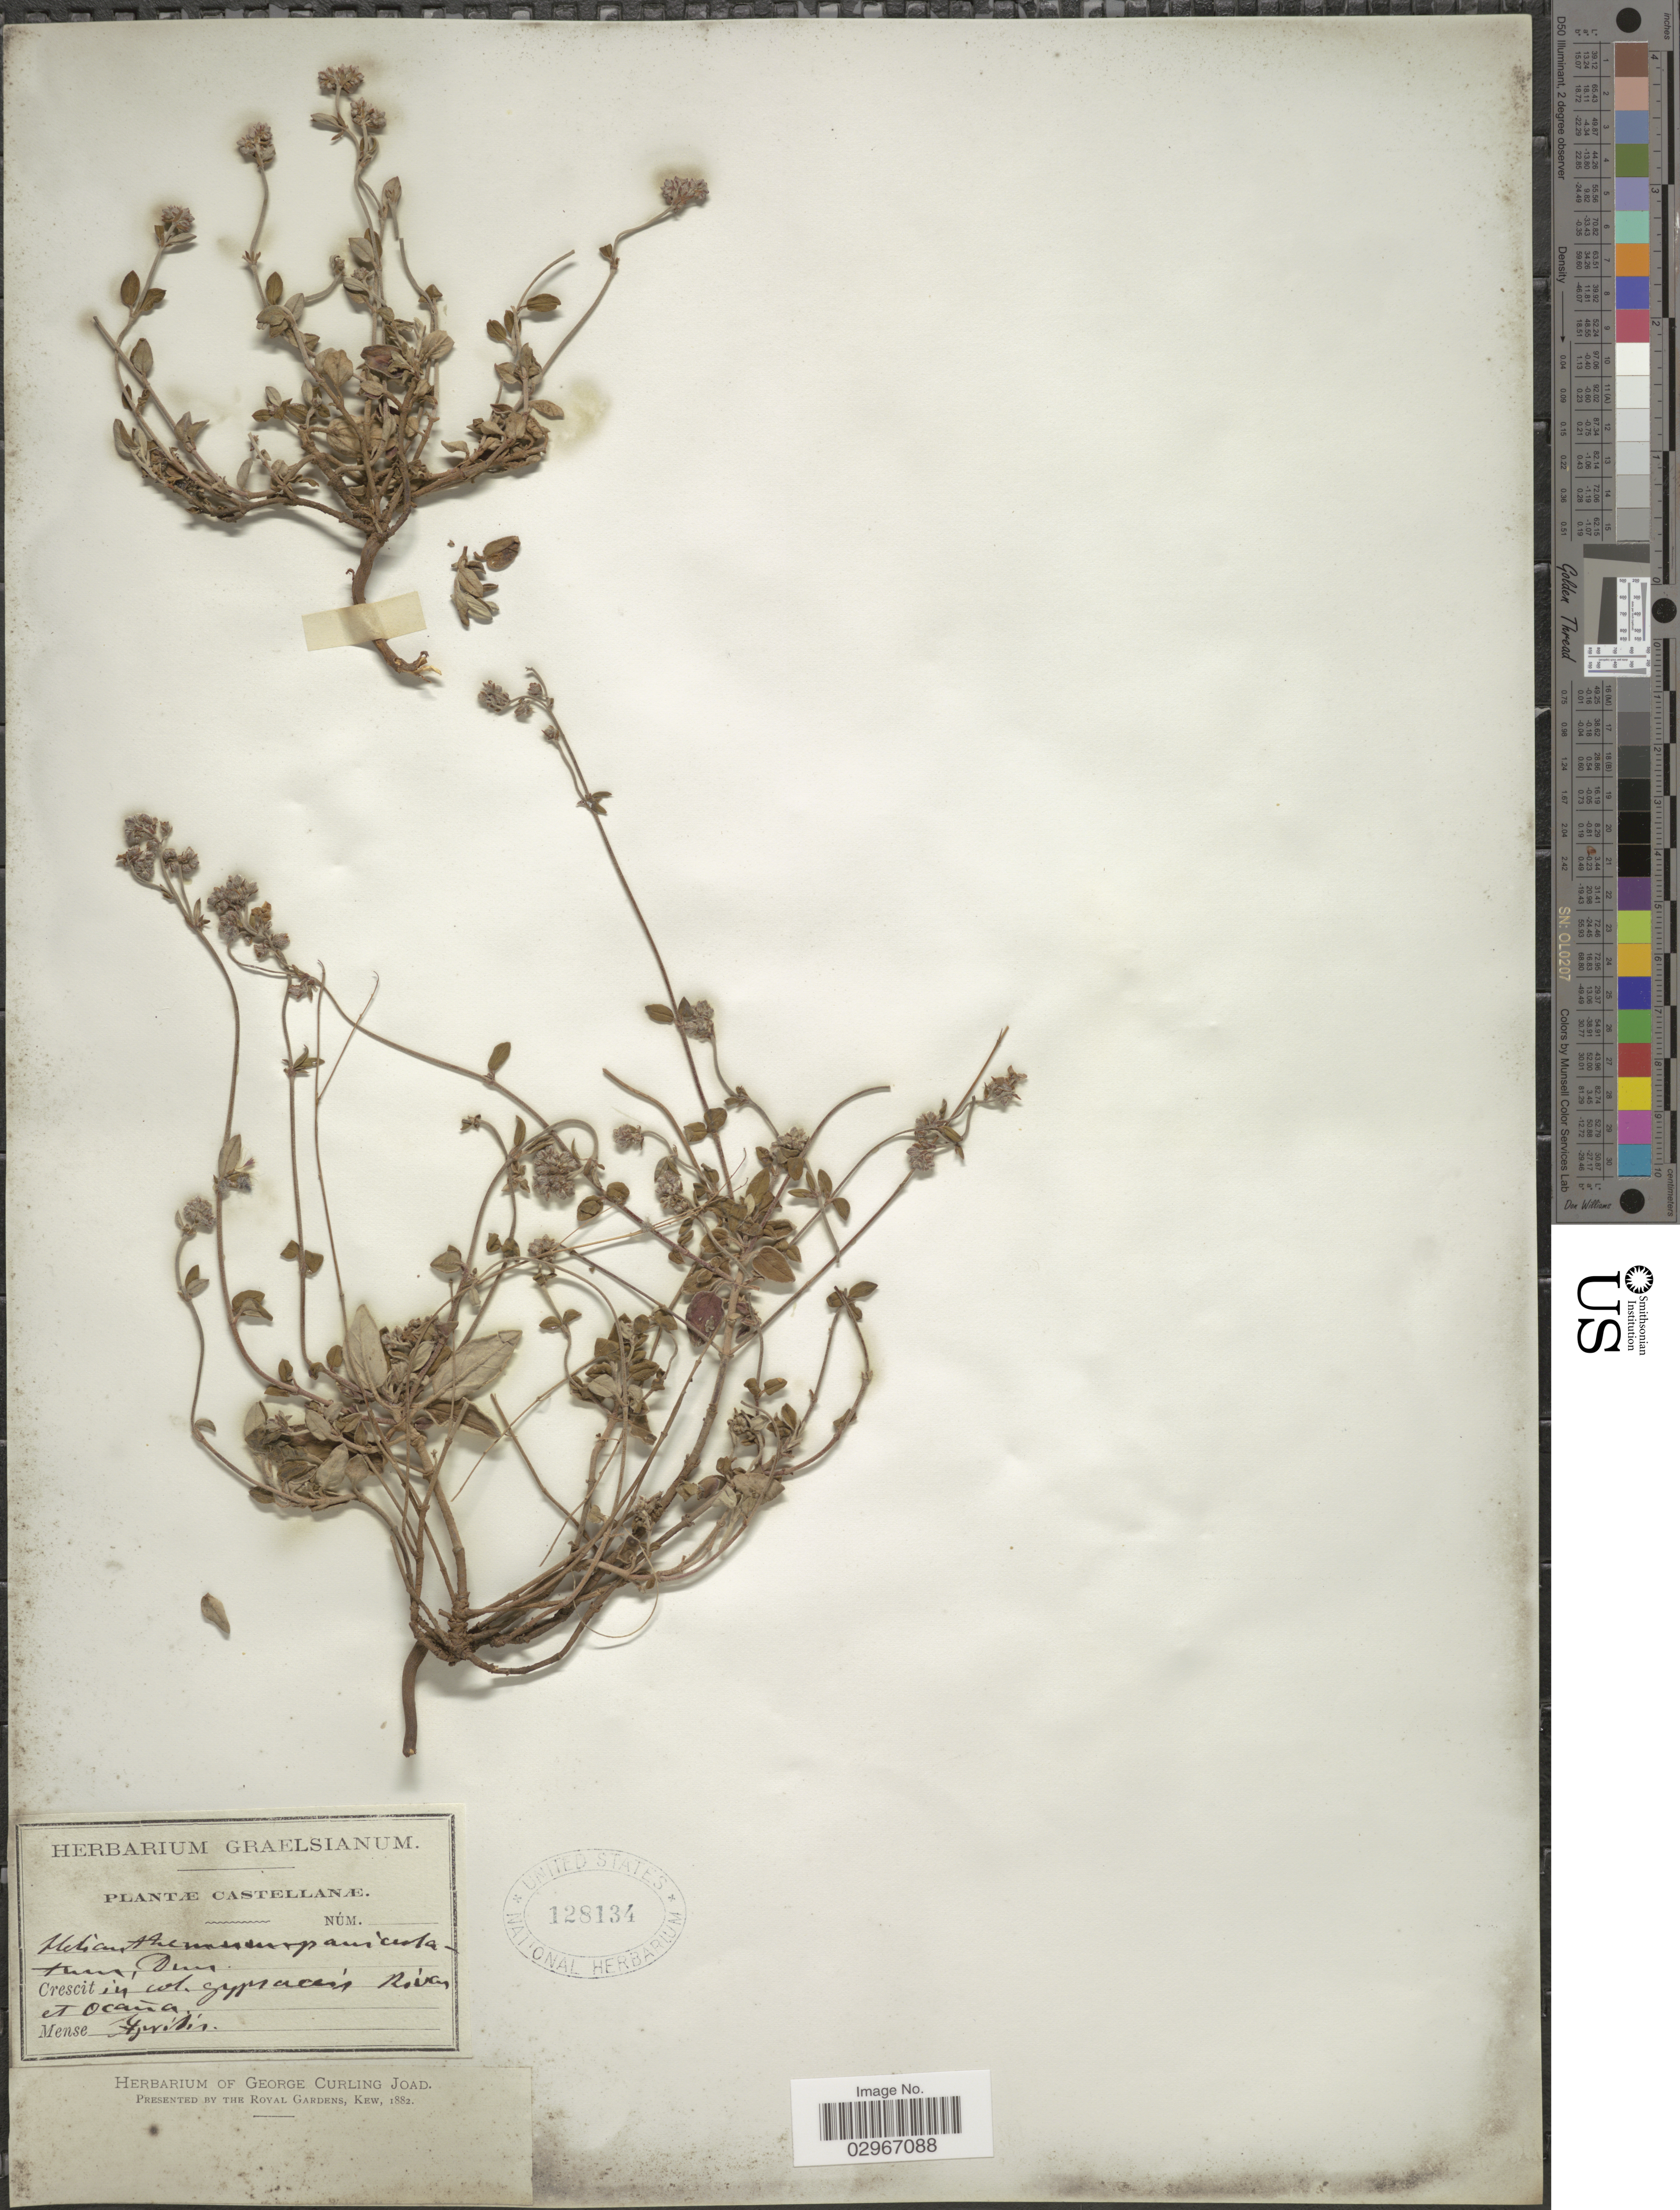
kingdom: Plantae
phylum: Tracheophyta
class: Magnoliopsida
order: Malvales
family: Cistaceae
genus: Helianthemum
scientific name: Helianthemum paniculatum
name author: Dunal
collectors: ex Herb. Graelsianum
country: Spain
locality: Castellanæ. Crescit in col. gypracesà Riva et Ocaña.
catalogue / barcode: US 128134